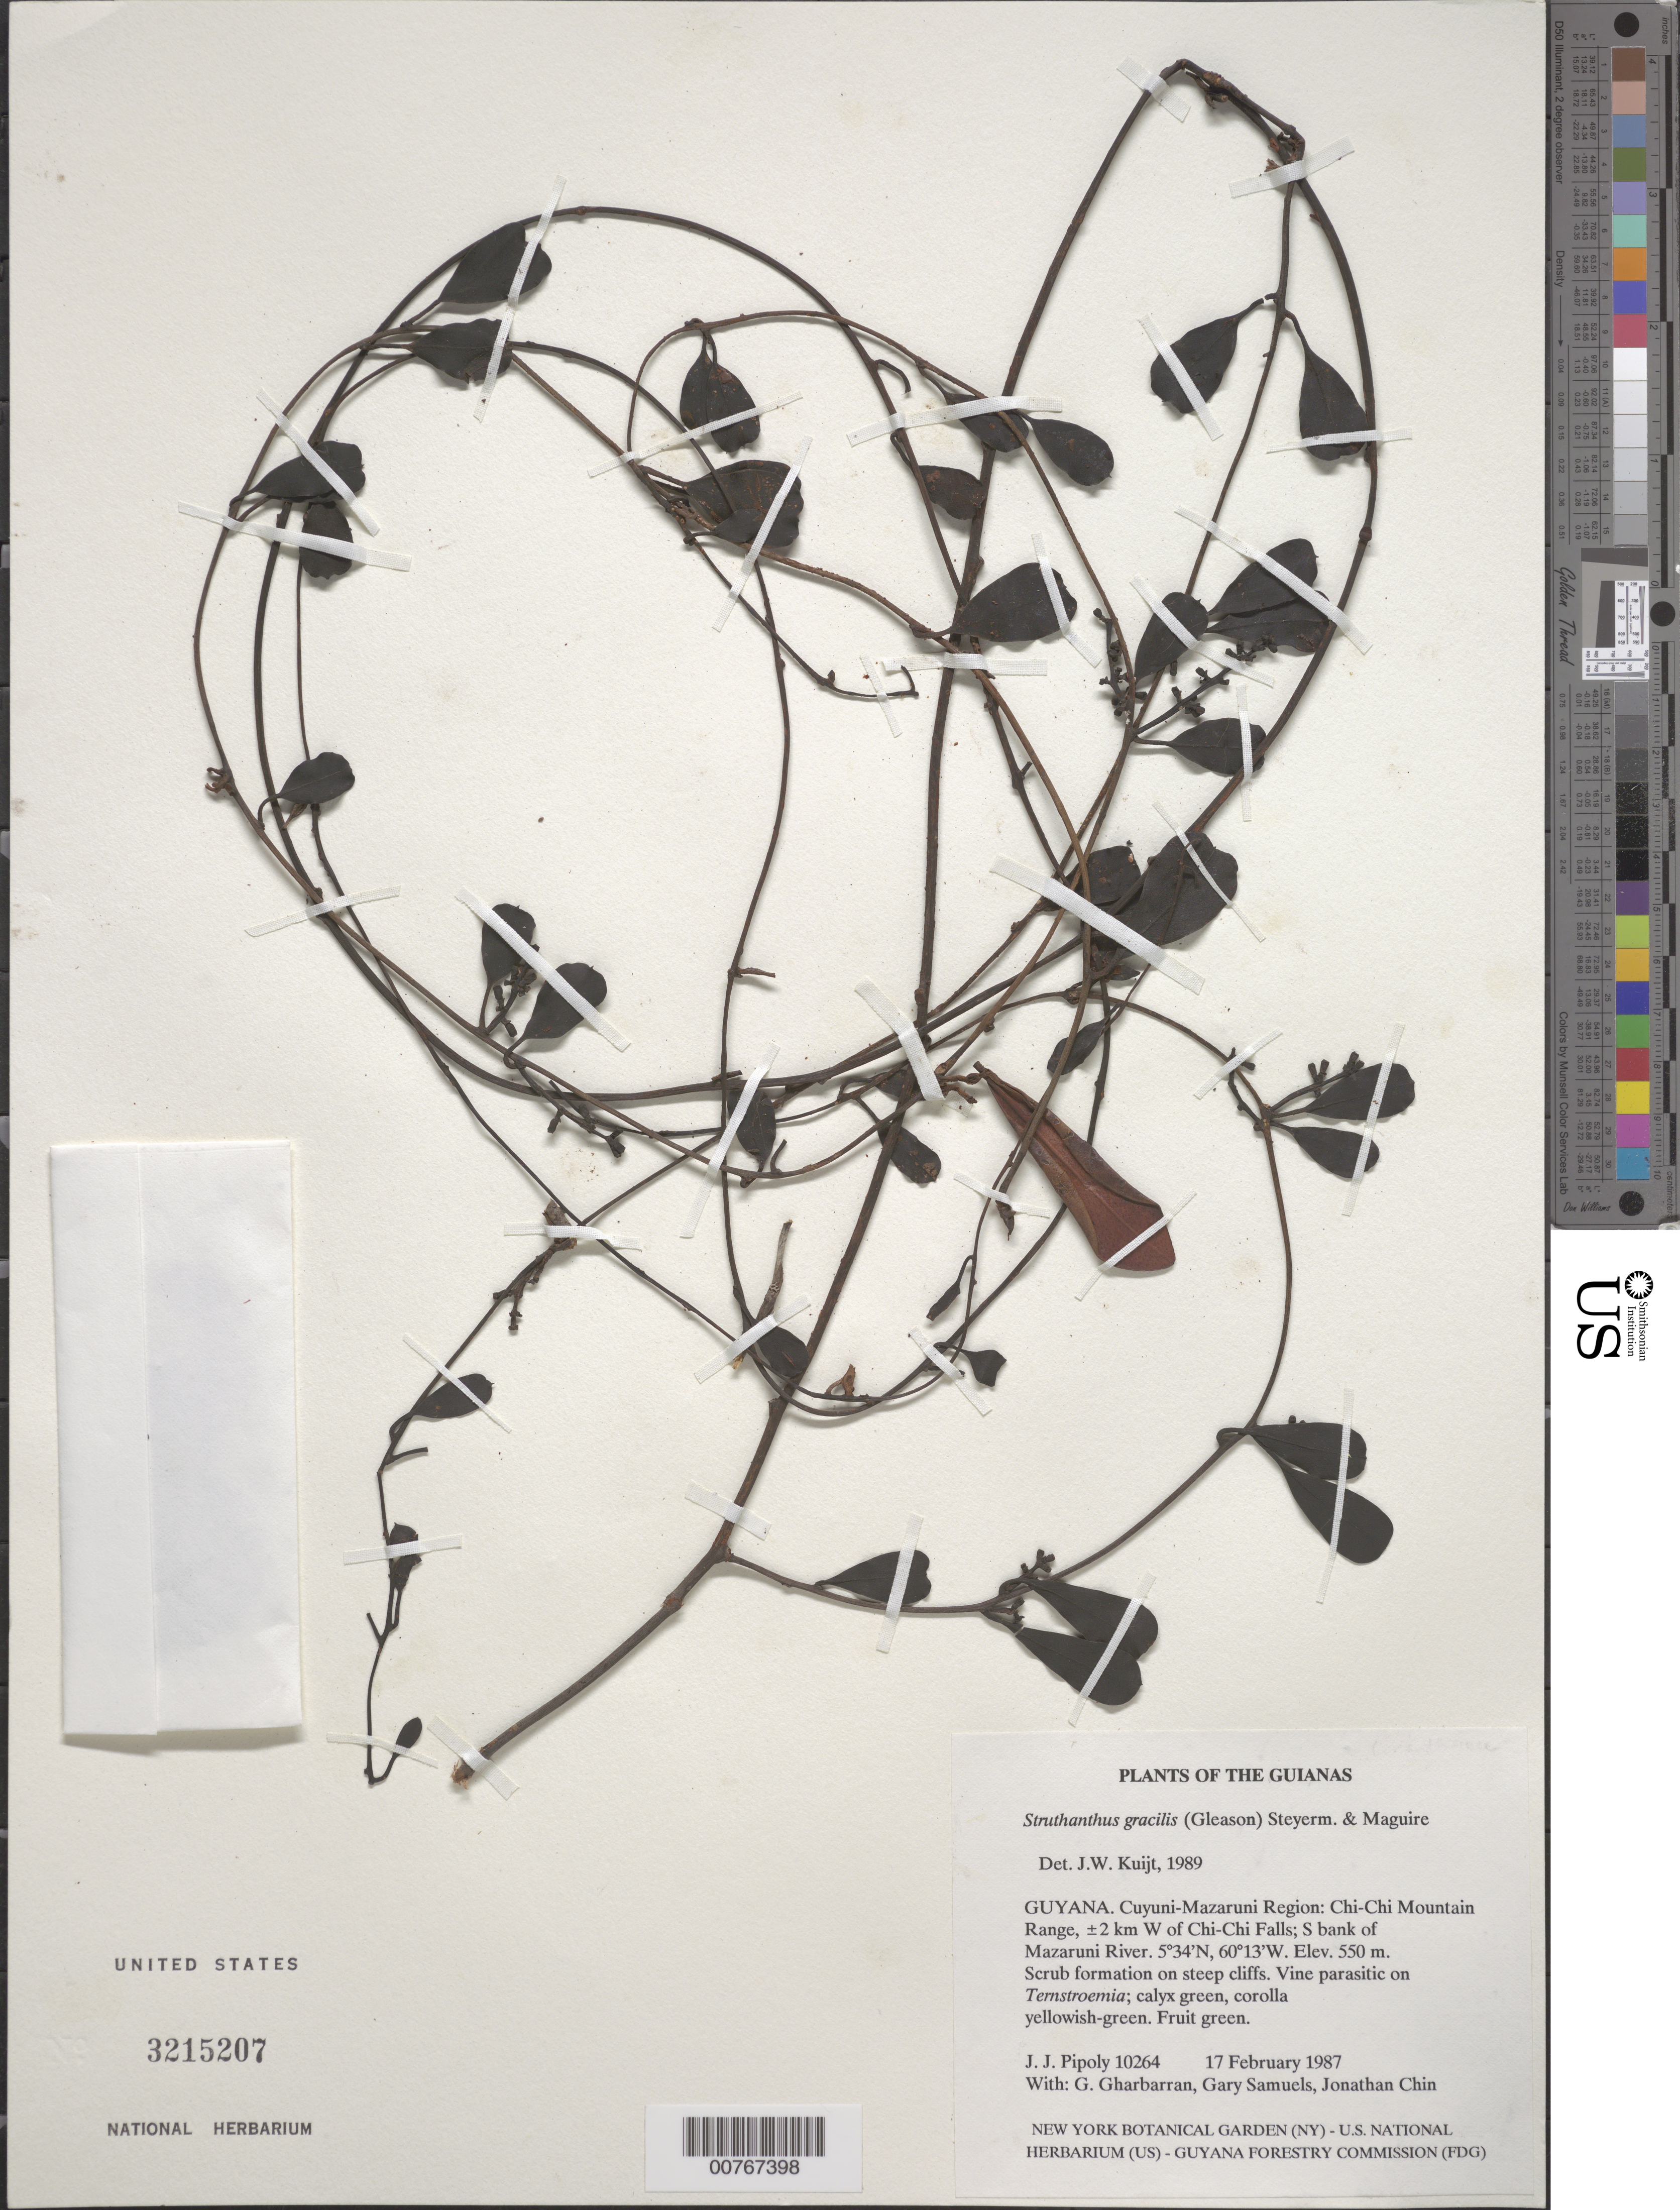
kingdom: Plantae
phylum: Tracheophyta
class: Magnoliopsida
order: Santalales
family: Loranthaceae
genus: Struthanthus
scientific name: Struthanthus gracilis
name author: (Gleason) Steyerm. & Maguire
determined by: Kuijt, Job, (CANADA)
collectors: J. J. Pipoly, G. Gharbarran, G. Samuels & J. Chin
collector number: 10264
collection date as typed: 17 February 1987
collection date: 1987-02-17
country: Guyana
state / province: Cuyuni-Mazaruni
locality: Chi-Chi Mountain Range, ±2 km W of Chi-Chi Falls; S bank of Mazaruni River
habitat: Scrub formation on steep cliffs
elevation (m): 550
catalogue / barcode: US 3215207